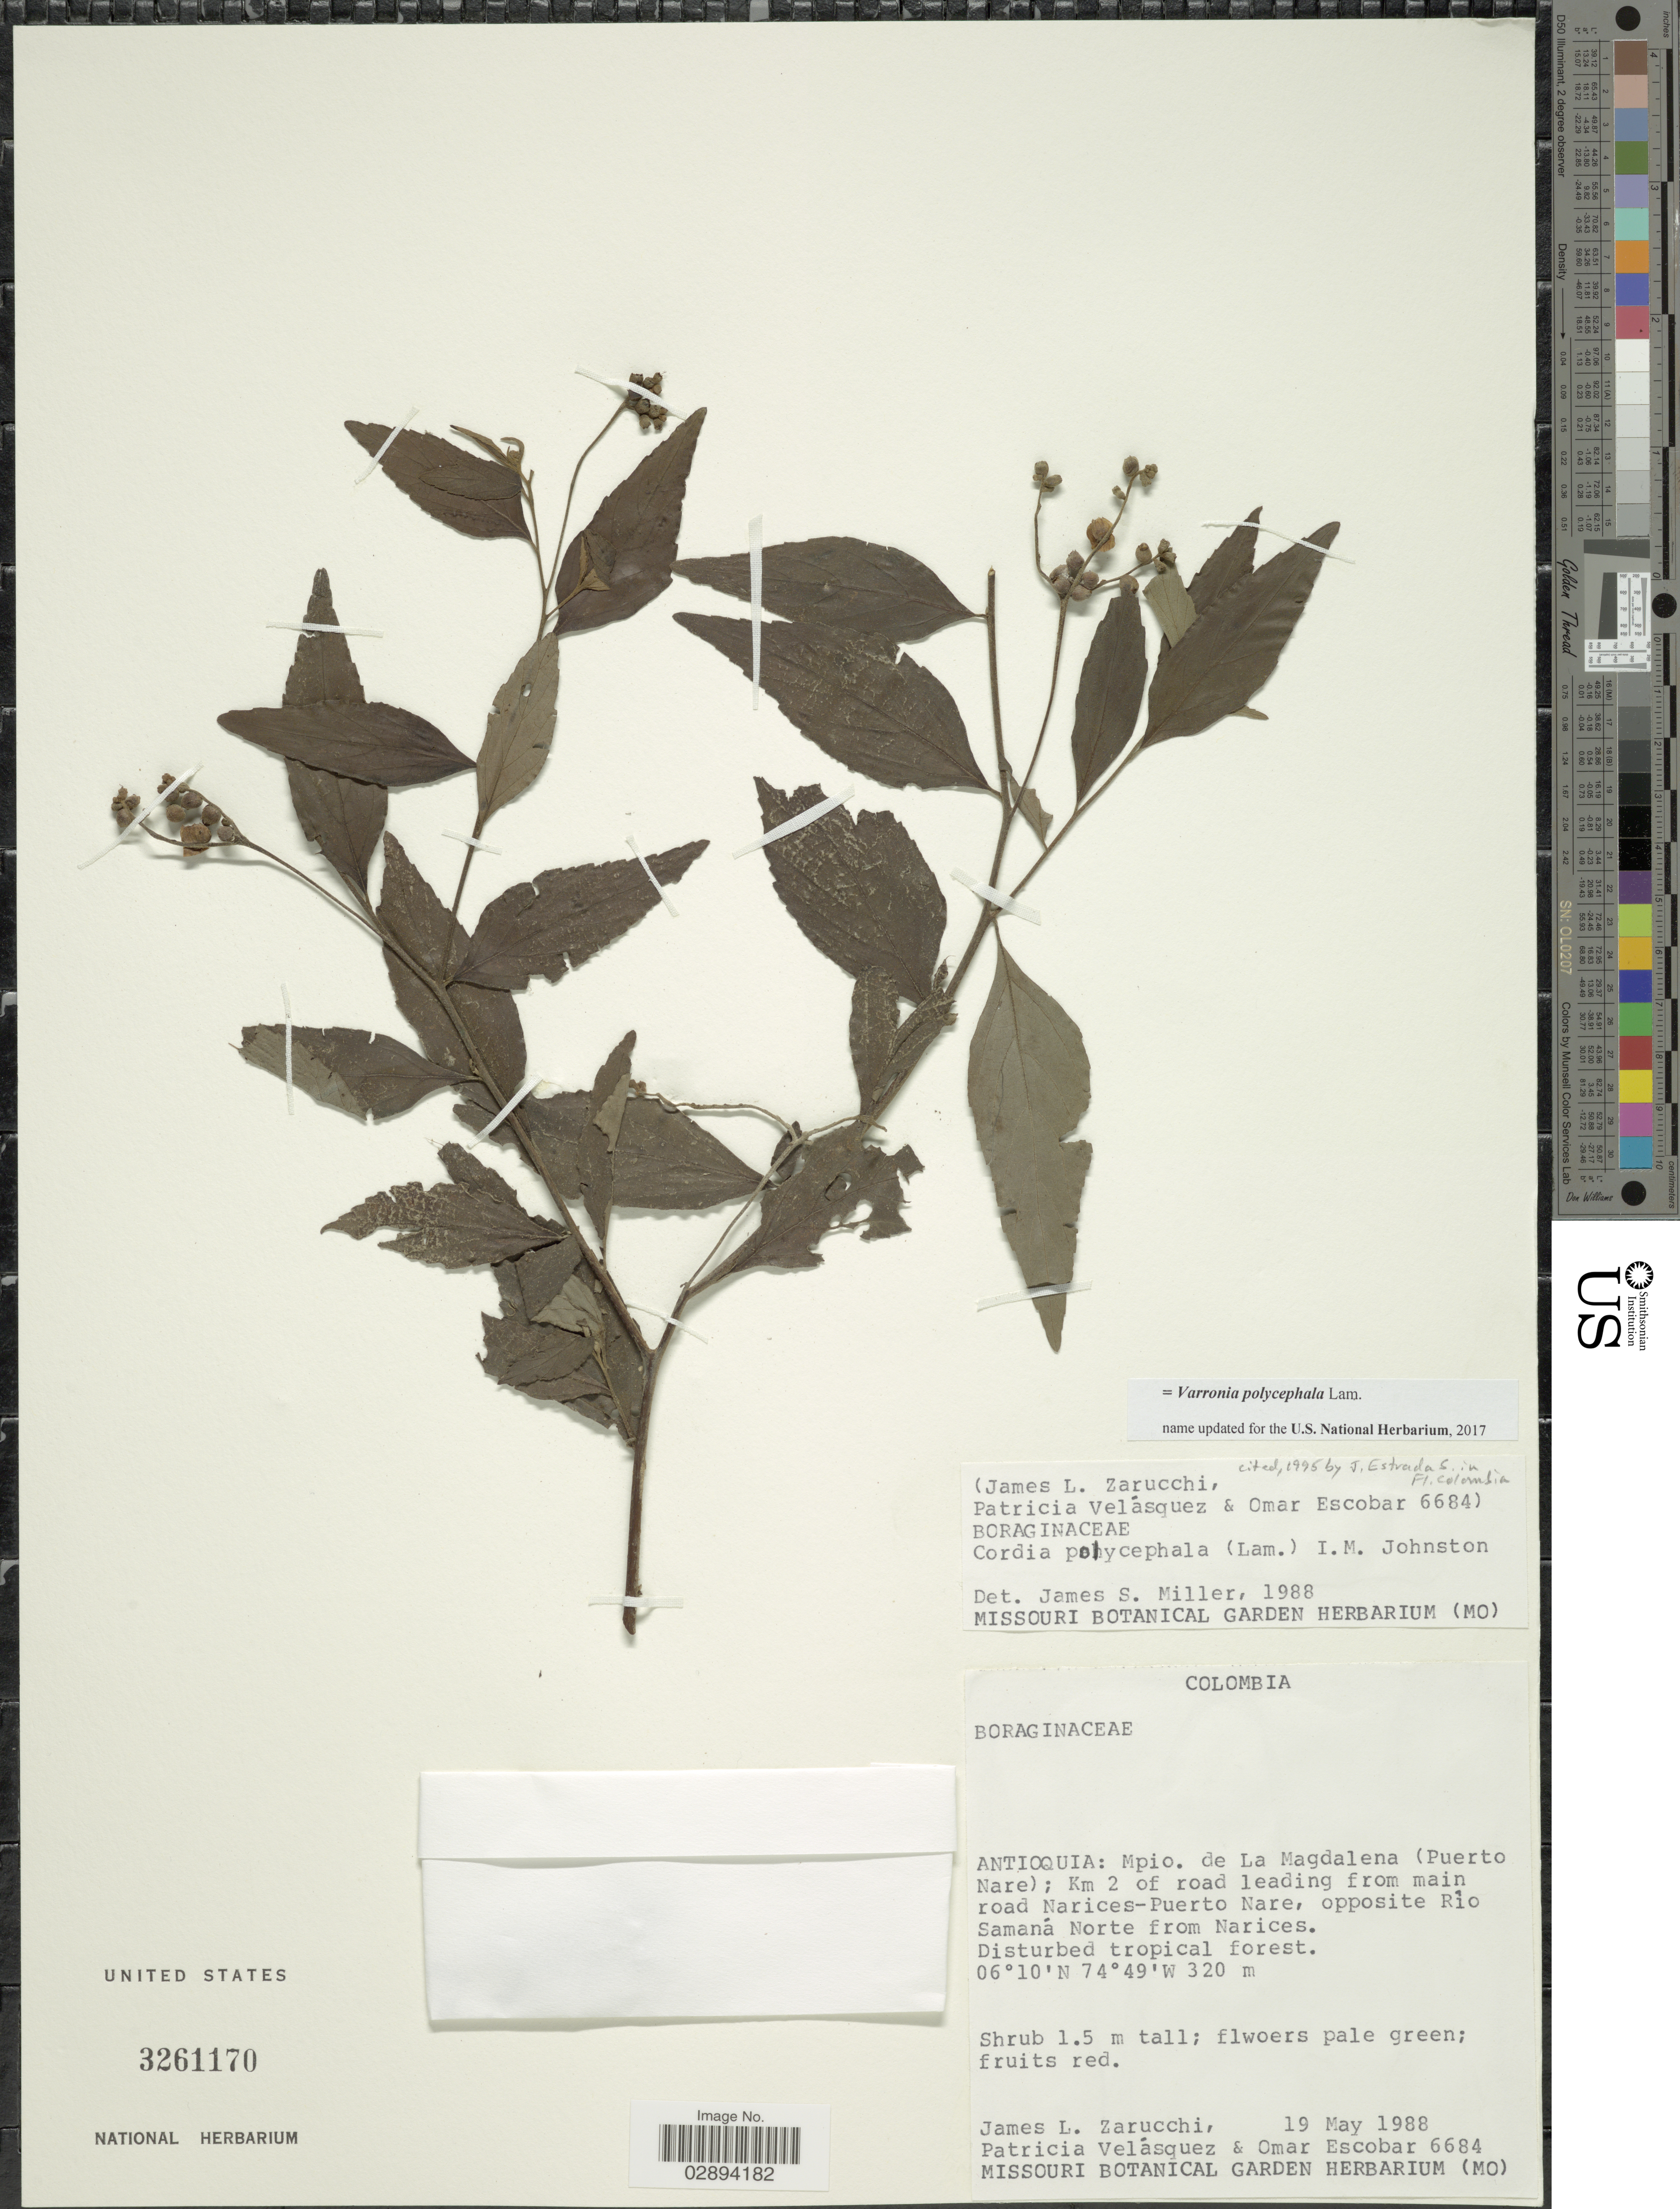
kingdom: Plantae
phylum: Tracheophyta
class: Magnoliopsida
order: Boraginales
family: Cordiaceae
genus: Varronia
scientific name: Varronia polycephala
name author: Lam.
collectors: J. L. Zarucchi, P. Velasquez & O. D. Escobar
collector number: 6684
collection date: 1988-05-19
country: Colombia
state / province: Antioquia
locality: Mpio. de la Magdalena (Puerto Nare) Km 2 of road leading from main road Narices-Puerto Nare, opposite Rio Samaná Norte from Narices.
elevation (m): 320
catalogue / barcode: US 3261170